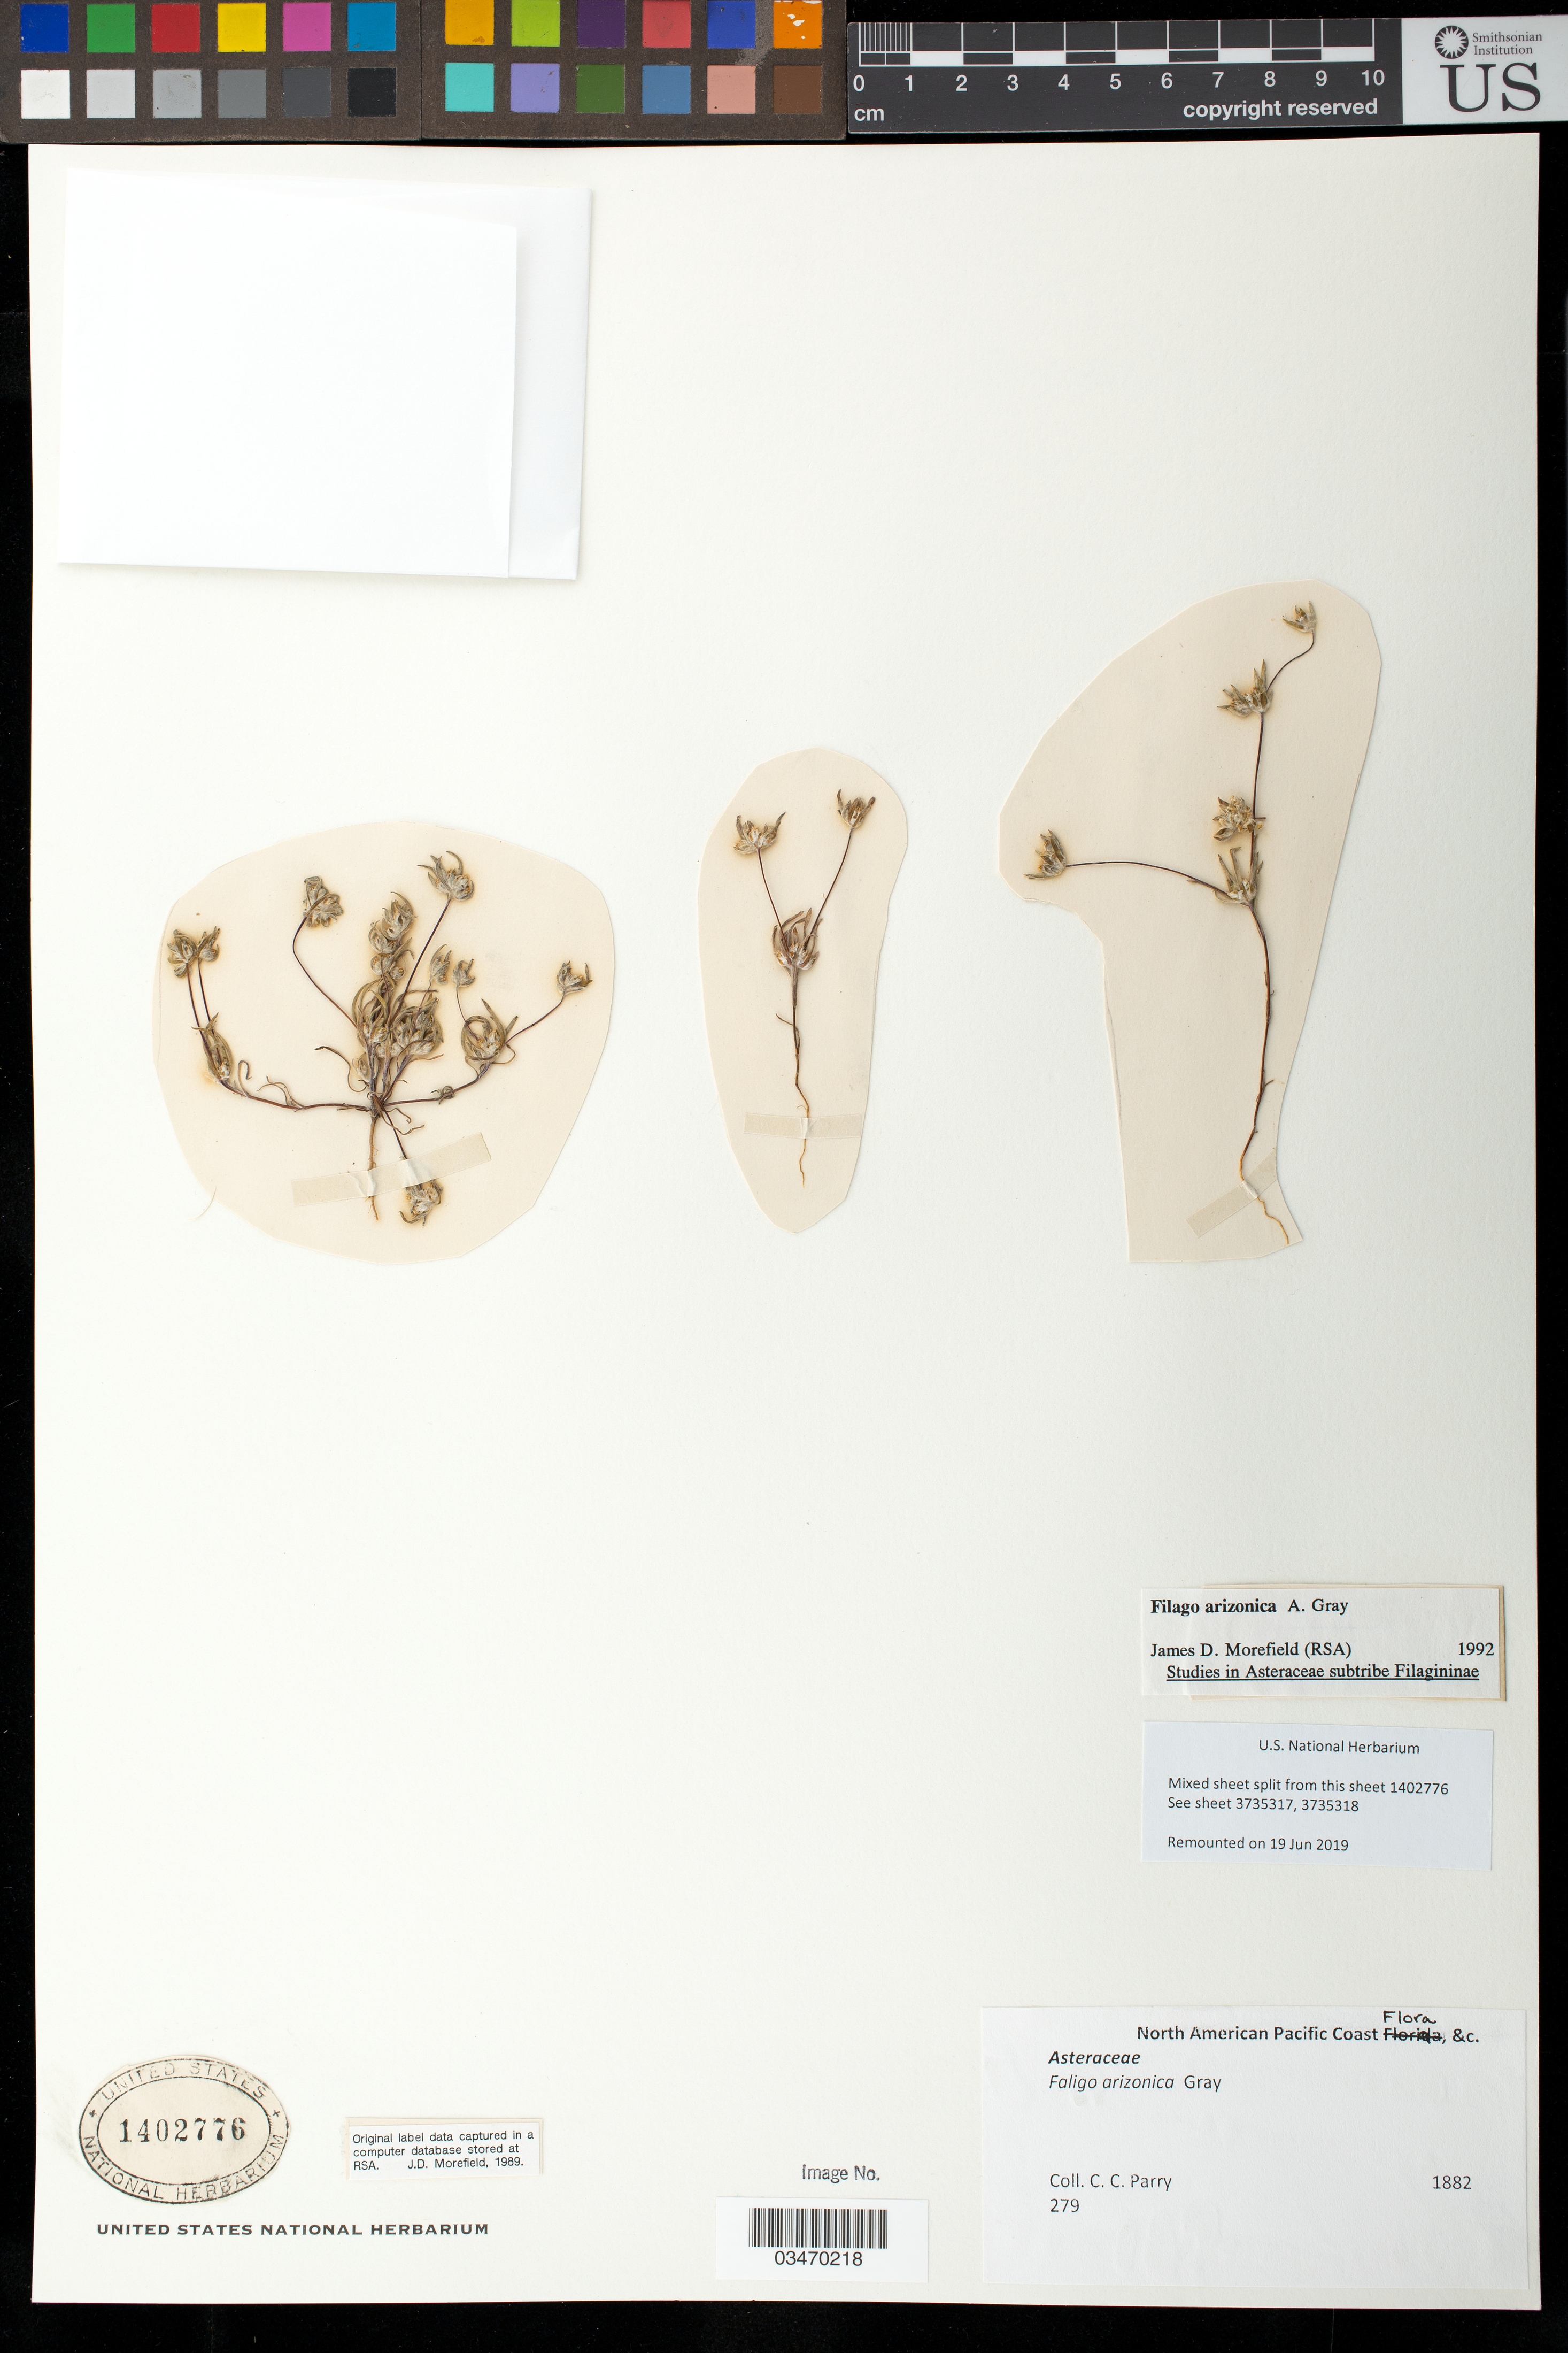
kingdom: Plantae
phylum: Tracheophyta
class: Magnoliopsida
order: Asterales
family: Asteraceae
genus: Filago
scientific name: Filago arizonica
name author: A. Gray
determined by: Morefield, James D., (RSA), Rancho Santa Ana Botanic Garden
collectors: C. C. Parry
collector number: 279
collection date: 1882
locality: North American Pacific Coast Flora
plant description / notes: Specimen split from mixed sheet no. 1402776. Remounted 19 Jun 2019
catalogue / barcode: US 1402776